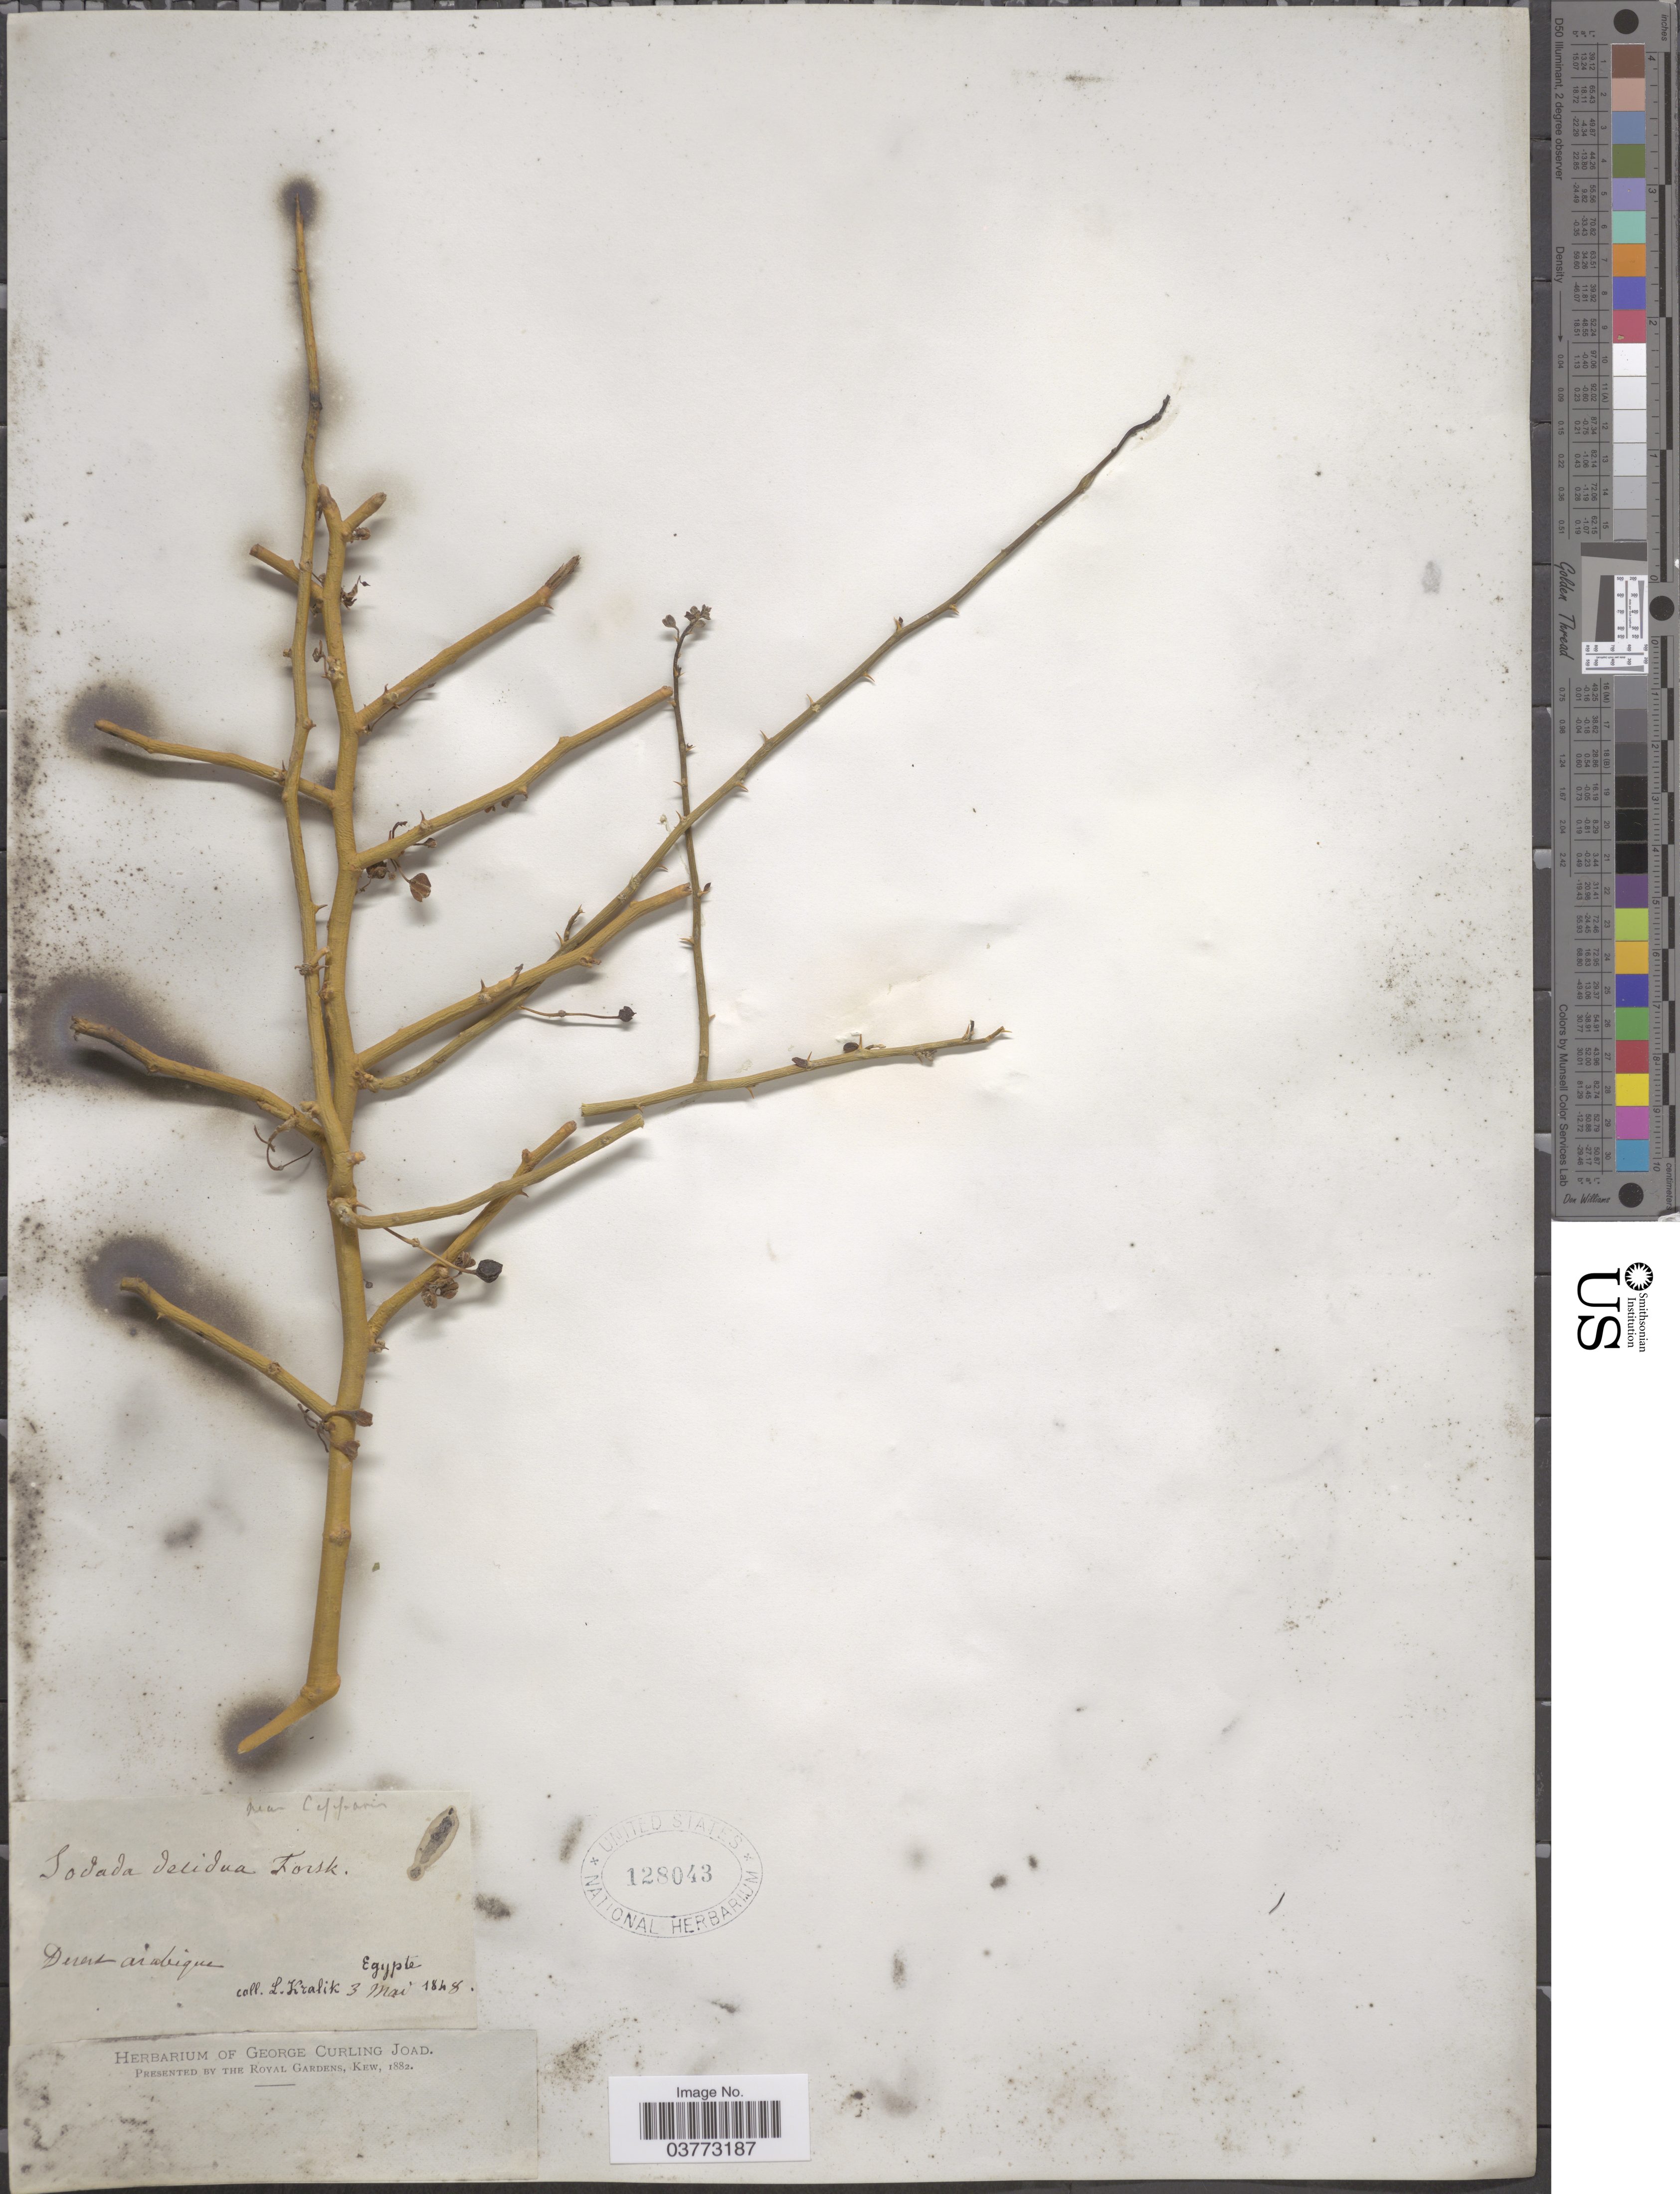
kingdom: Plantae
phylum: Tracheophyta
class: Magnoliopsida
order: Brassicales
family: Capparaceae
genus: Capparis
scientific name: Capparis decidua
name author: (Forssk.) Edgew.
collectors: L. Kralik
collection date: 1848-05-03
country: Egypt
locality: Desert Arabique.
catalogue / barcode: US 128043